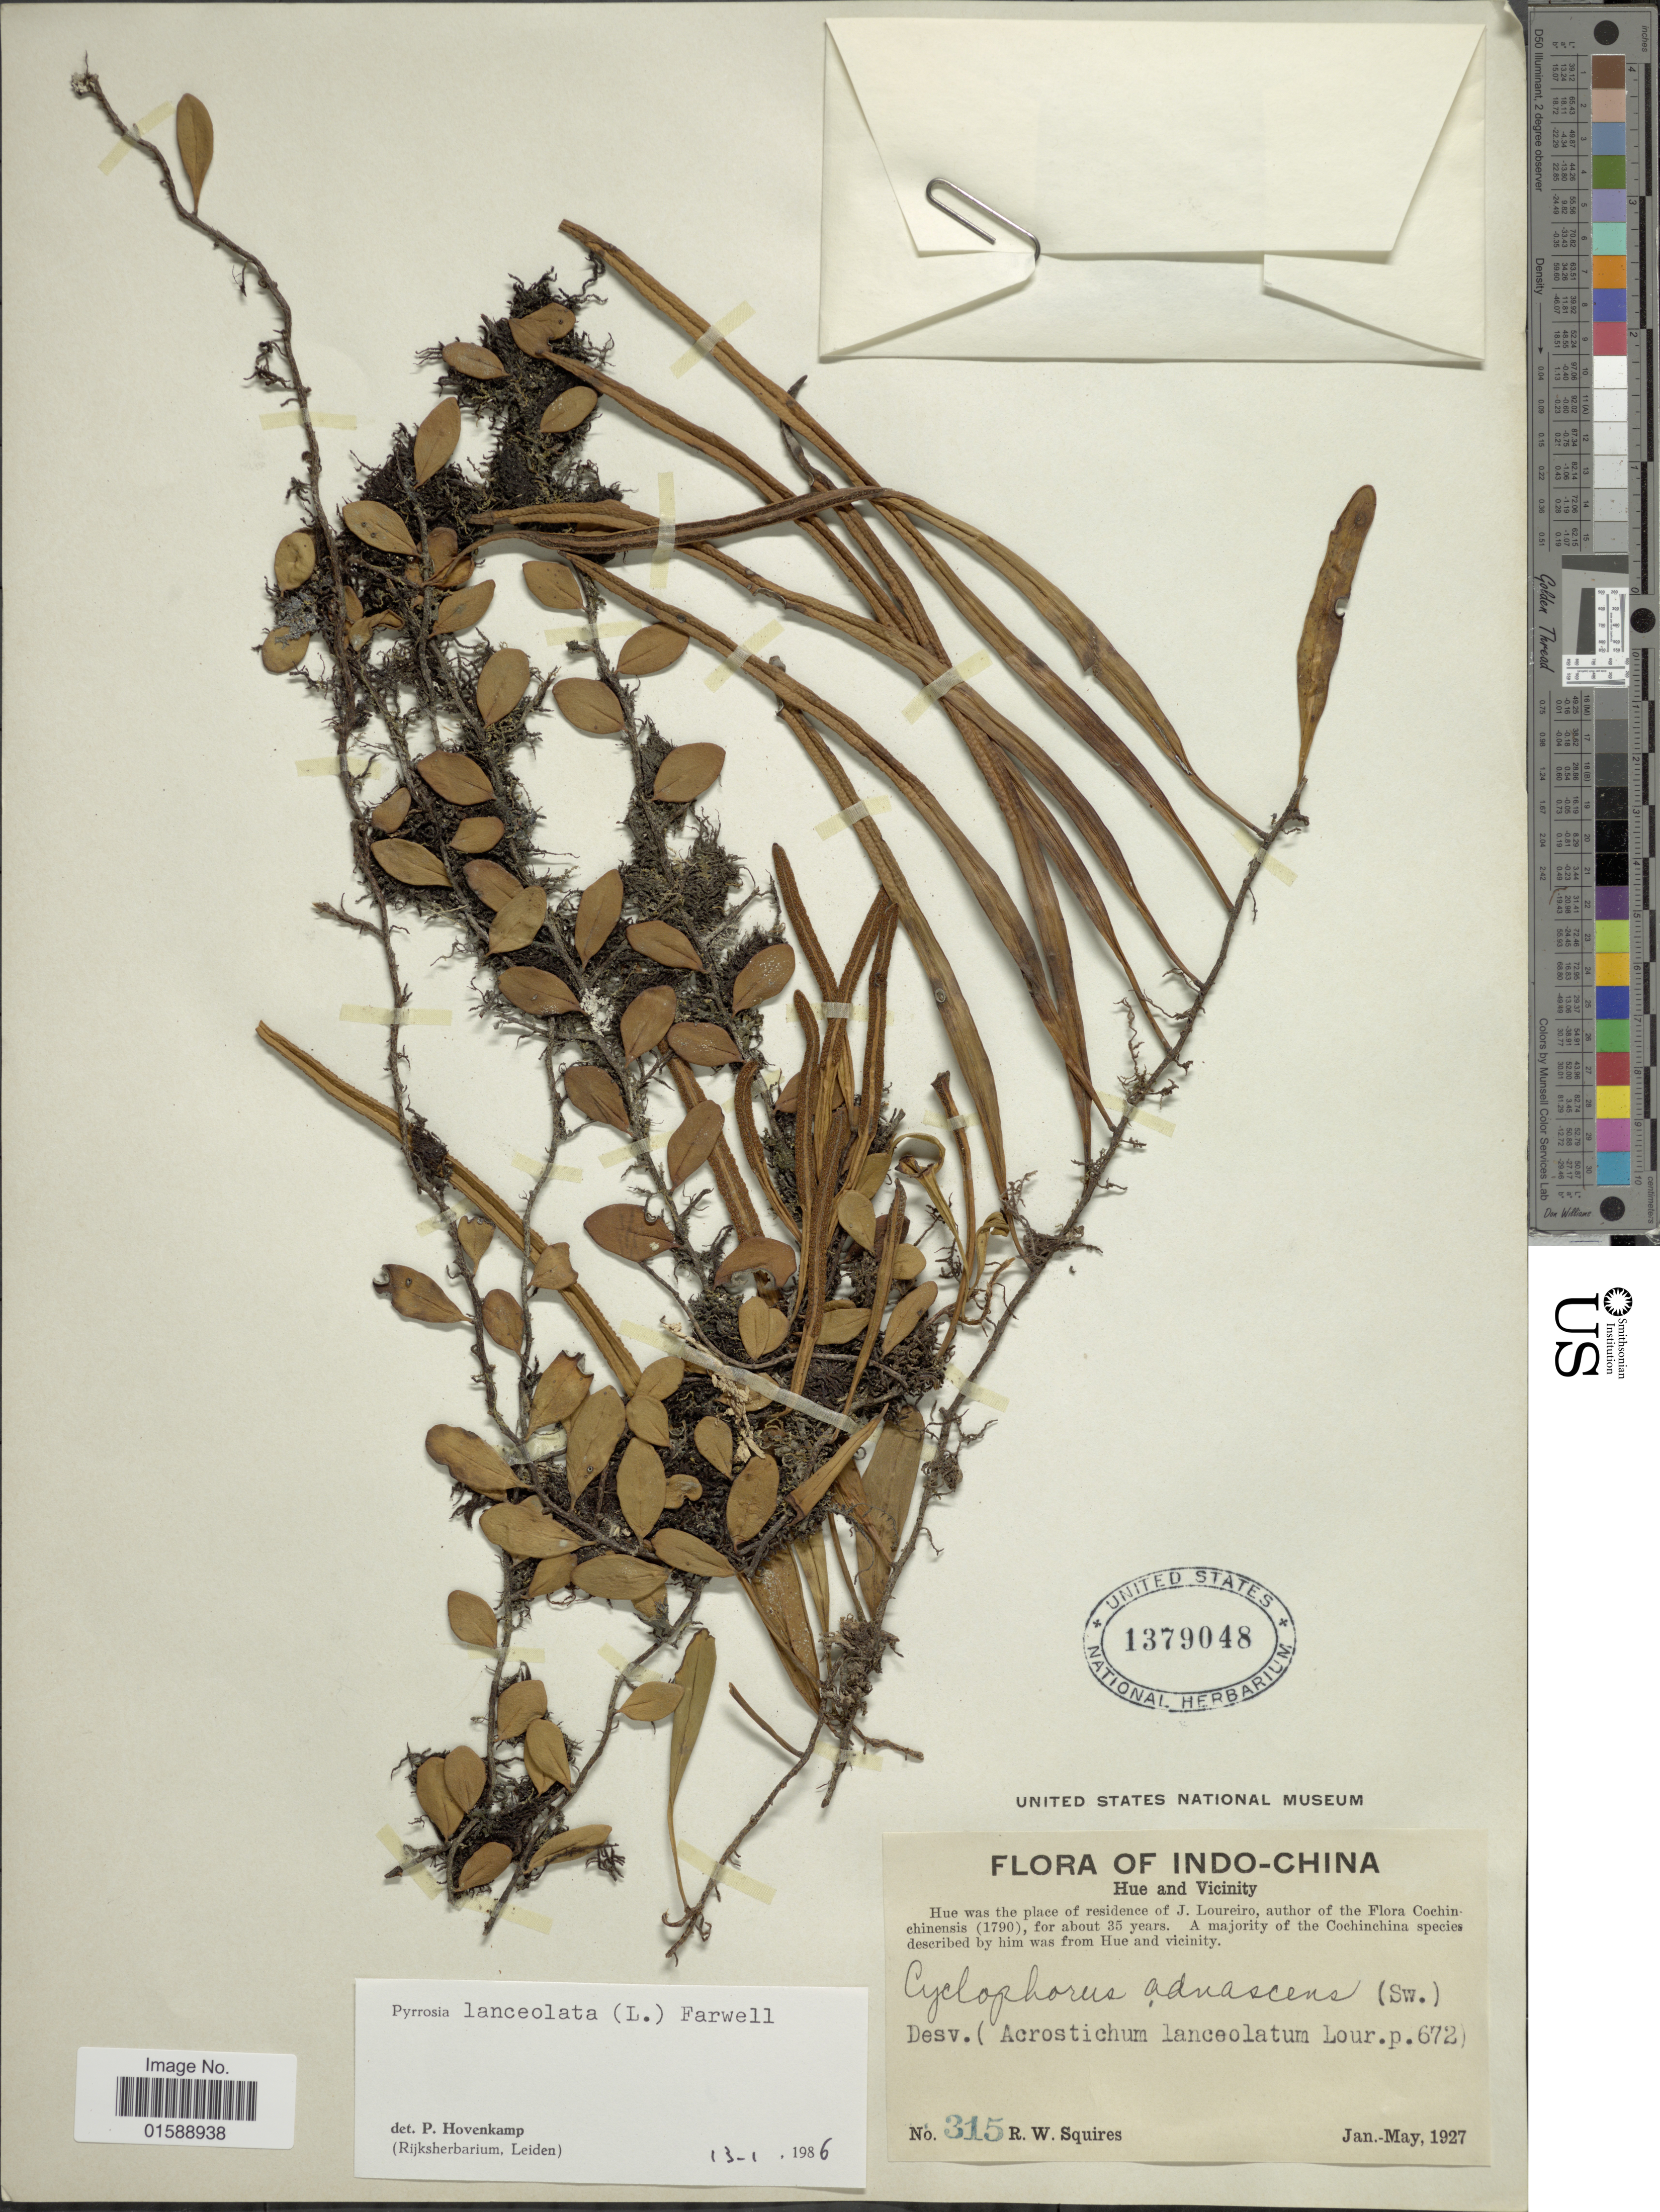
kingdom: Plantae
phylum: Tracheophyta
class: Polypodiopsida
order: Polypodiales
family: Polypodiaceae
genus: Pyrrosia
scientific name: Pyrrosia lanceolata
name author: (L.) Farw.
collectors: R. Squires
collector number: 315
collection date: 1927-01/1927-05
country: Vietnam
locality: Indo-China. Hue and vicinity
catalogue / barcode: US 1379048